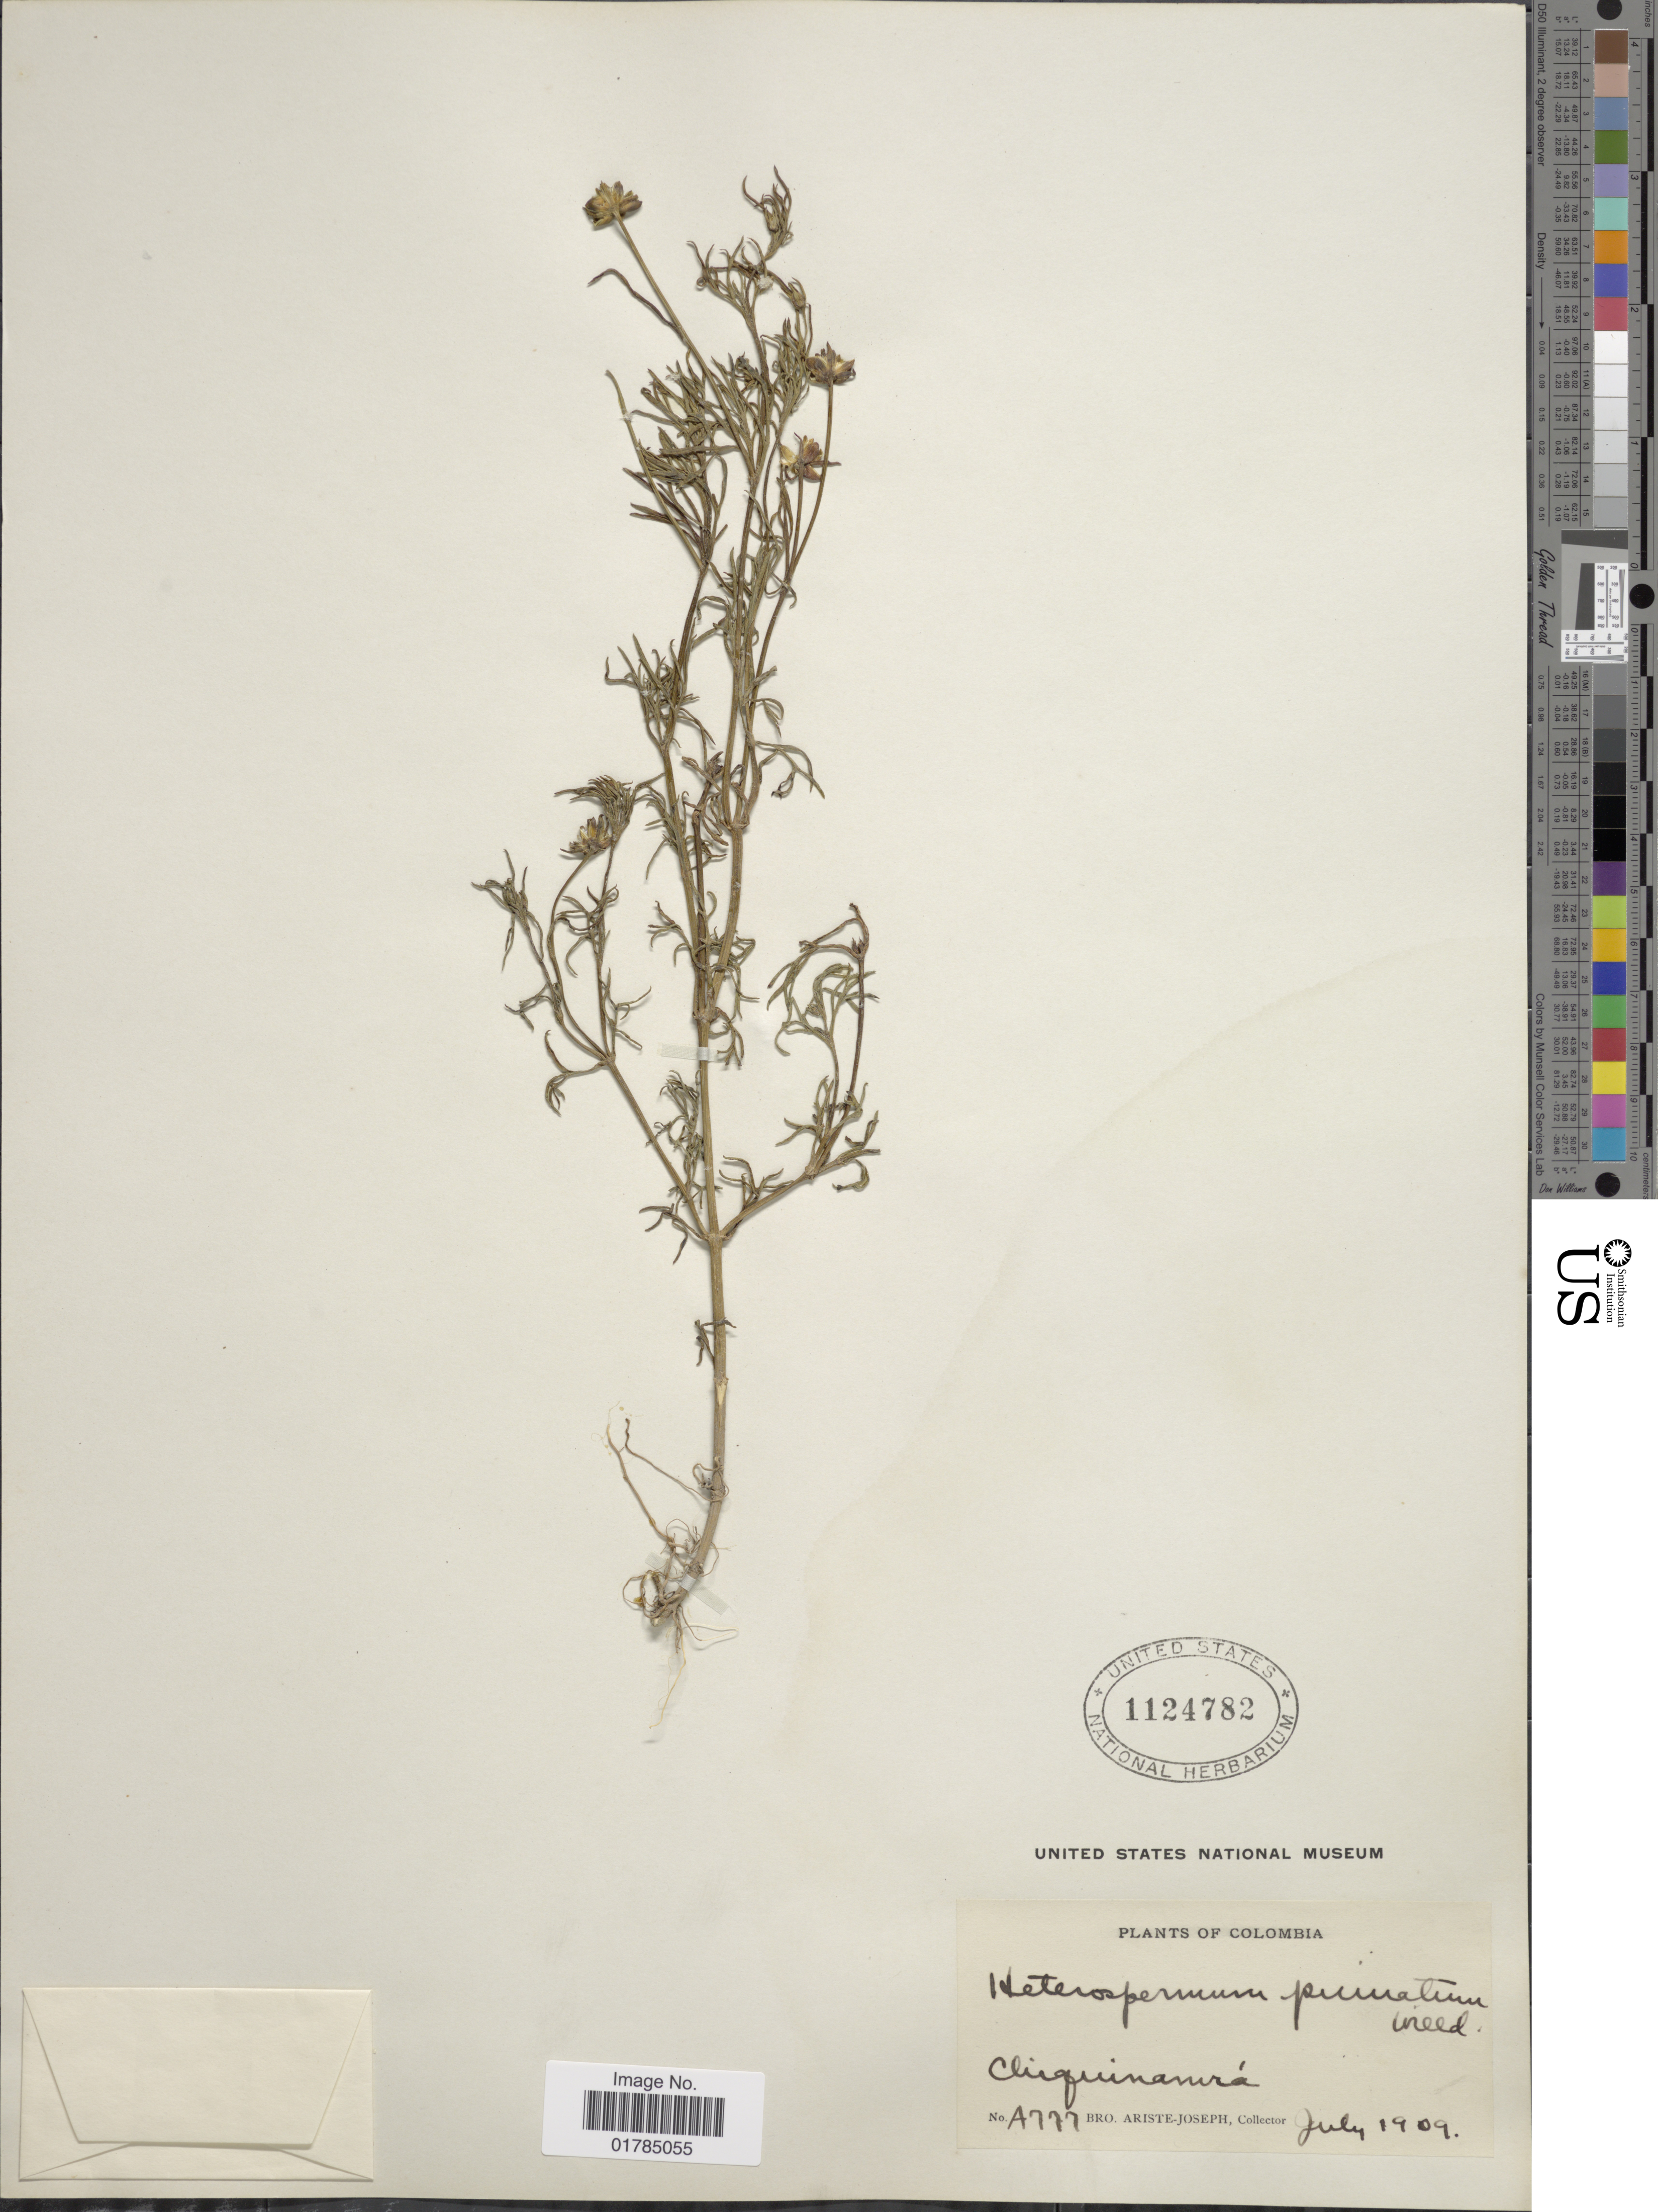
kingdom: Plantae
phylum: Tracheophyta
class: Magnoliopsida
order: Asterales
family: Asteraceae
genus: Heterosperma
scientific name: Heterosperma pinnatum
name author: Cav.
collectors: Bro. Ariste-Joseph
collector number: A777*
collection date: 1909-07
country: Colombia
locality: Chiquinquira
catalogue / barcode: US 1124782